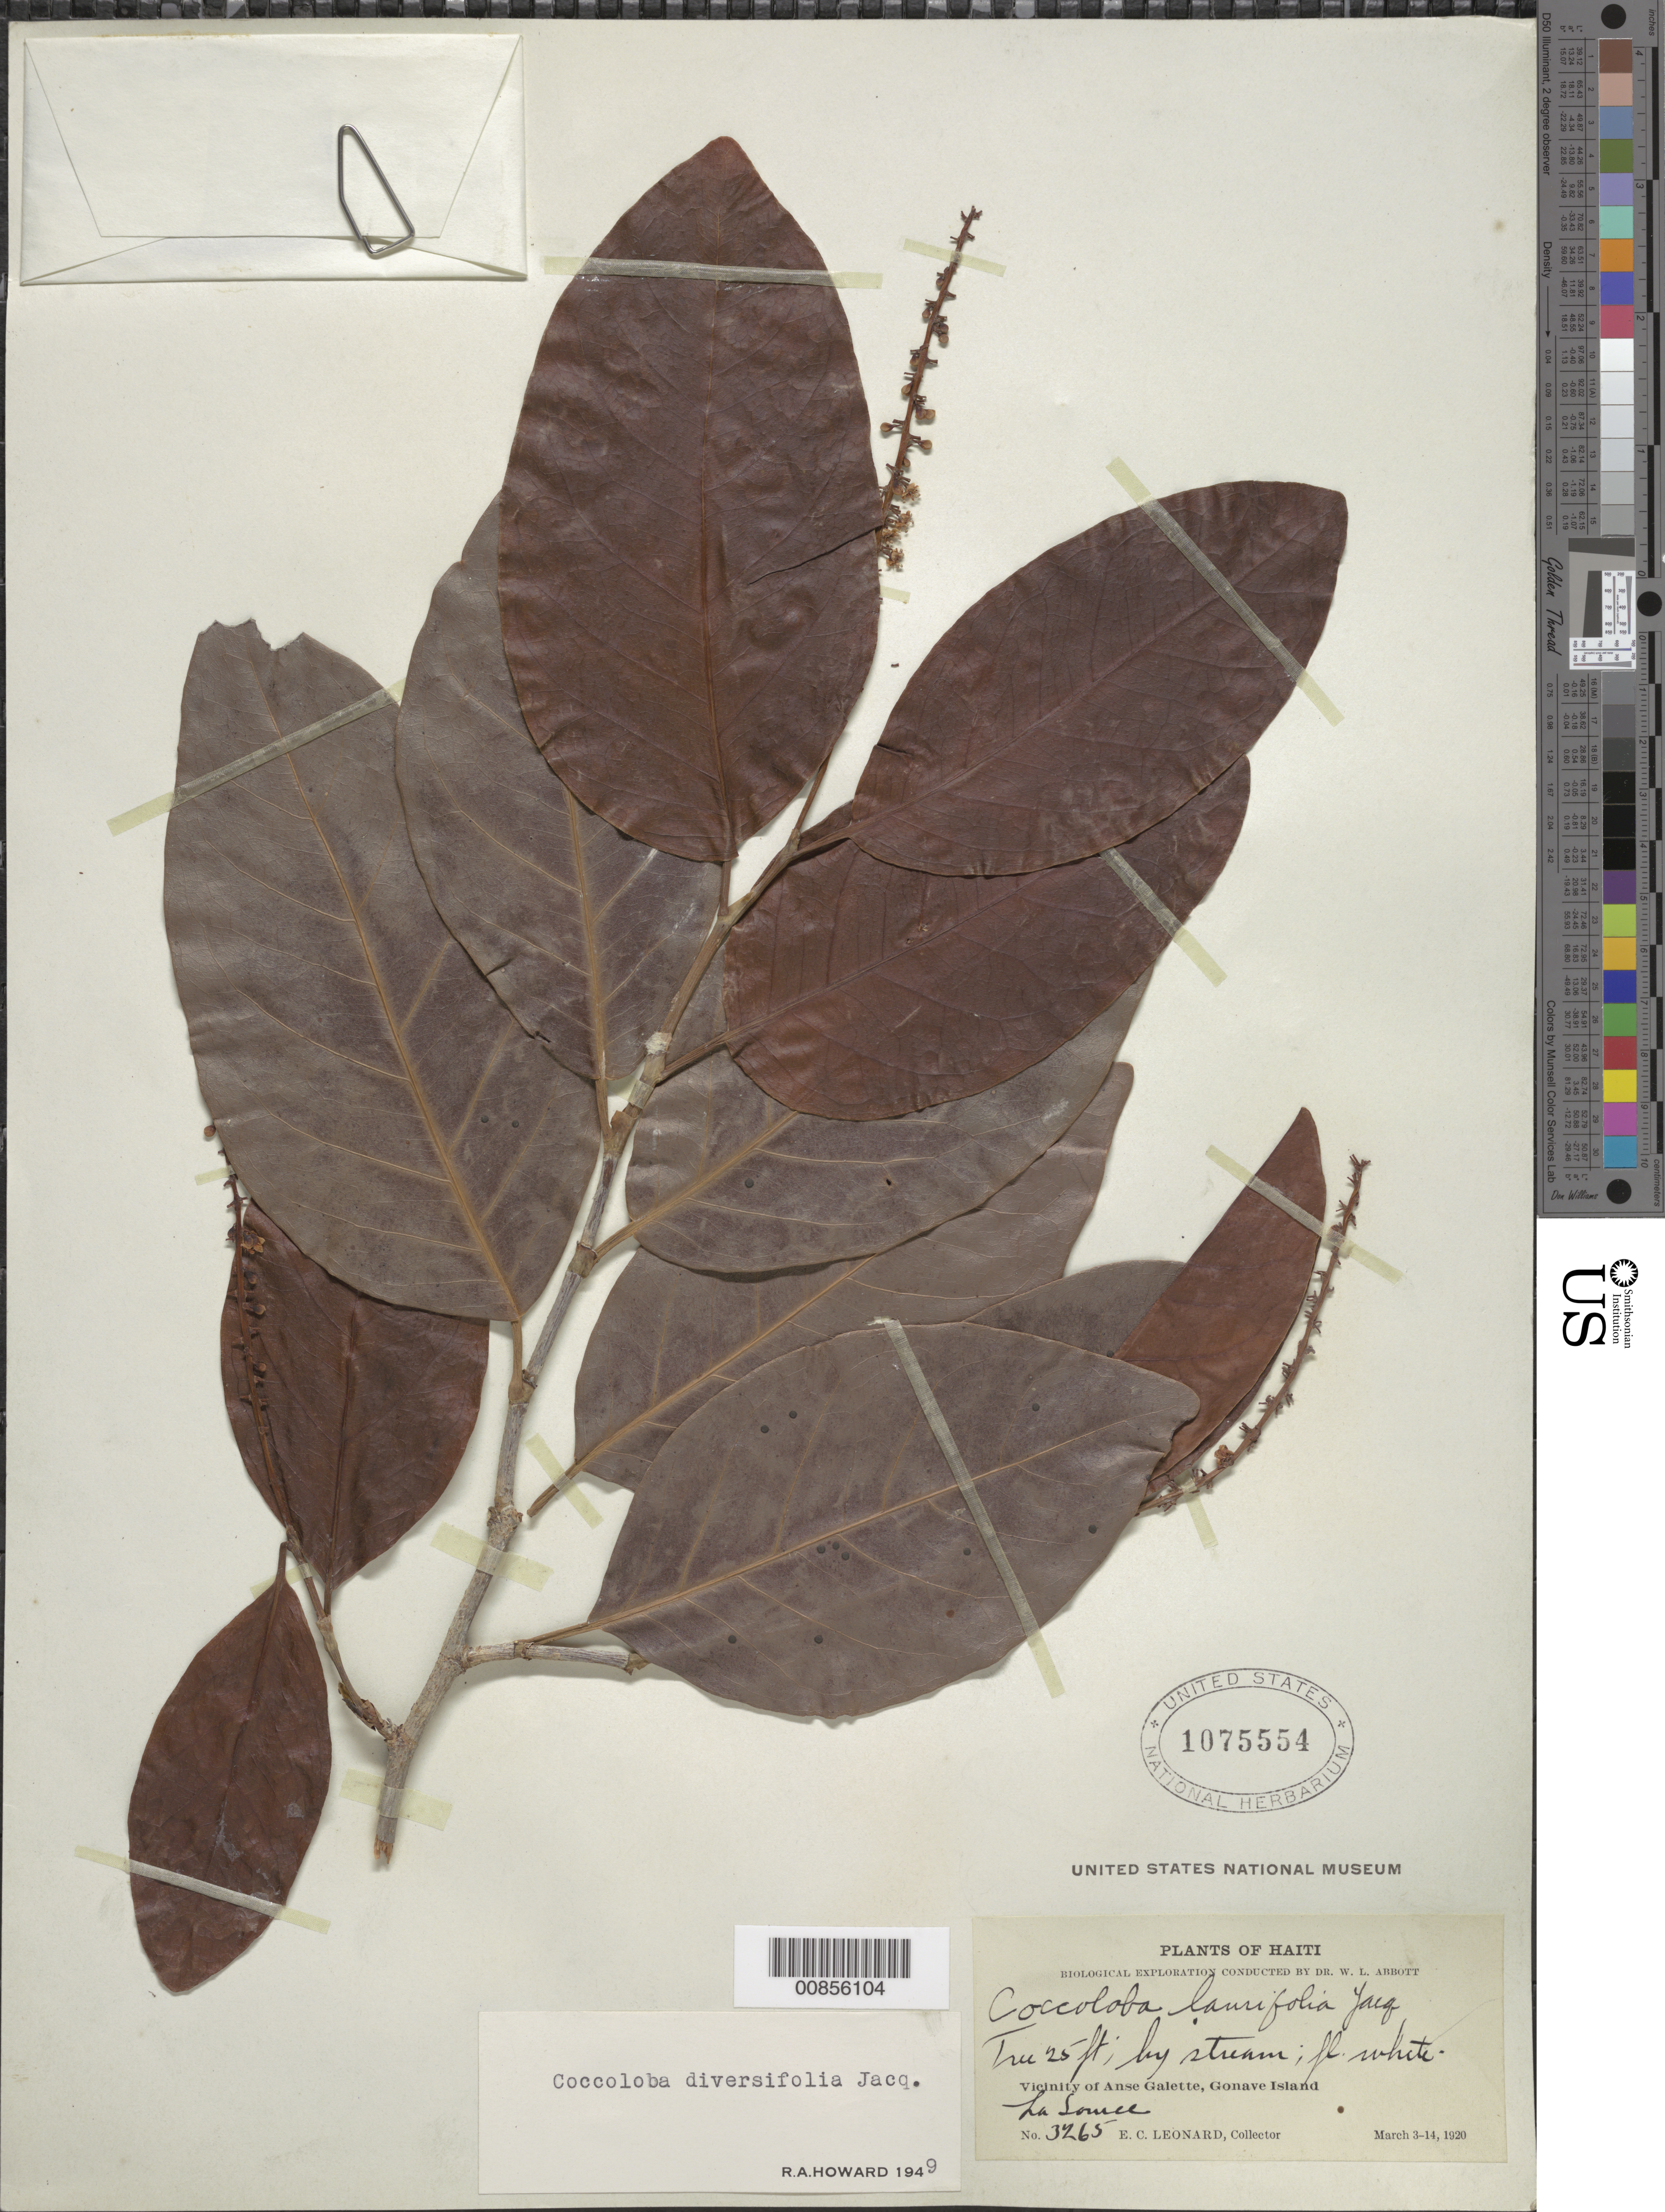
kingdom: Plantae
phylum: Tracheophyta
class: Magnoliopsida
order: Caryophyllales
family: Polygonaceae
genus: Coccoloba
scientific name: Coccoloba diversifolia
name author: Jacq.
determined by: Howard, R. A.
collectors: E. C. Leonard & W. L. Abbott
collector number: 3265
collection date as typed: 03 Mar 1920 to 14 Mar 1920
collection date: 1920-03-03/1920-03-14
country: Haiti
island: Gonave I.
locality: Vicinity of Anse Galette, Gonave Island. La Source.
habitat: By stream.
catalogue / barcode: US 1075554